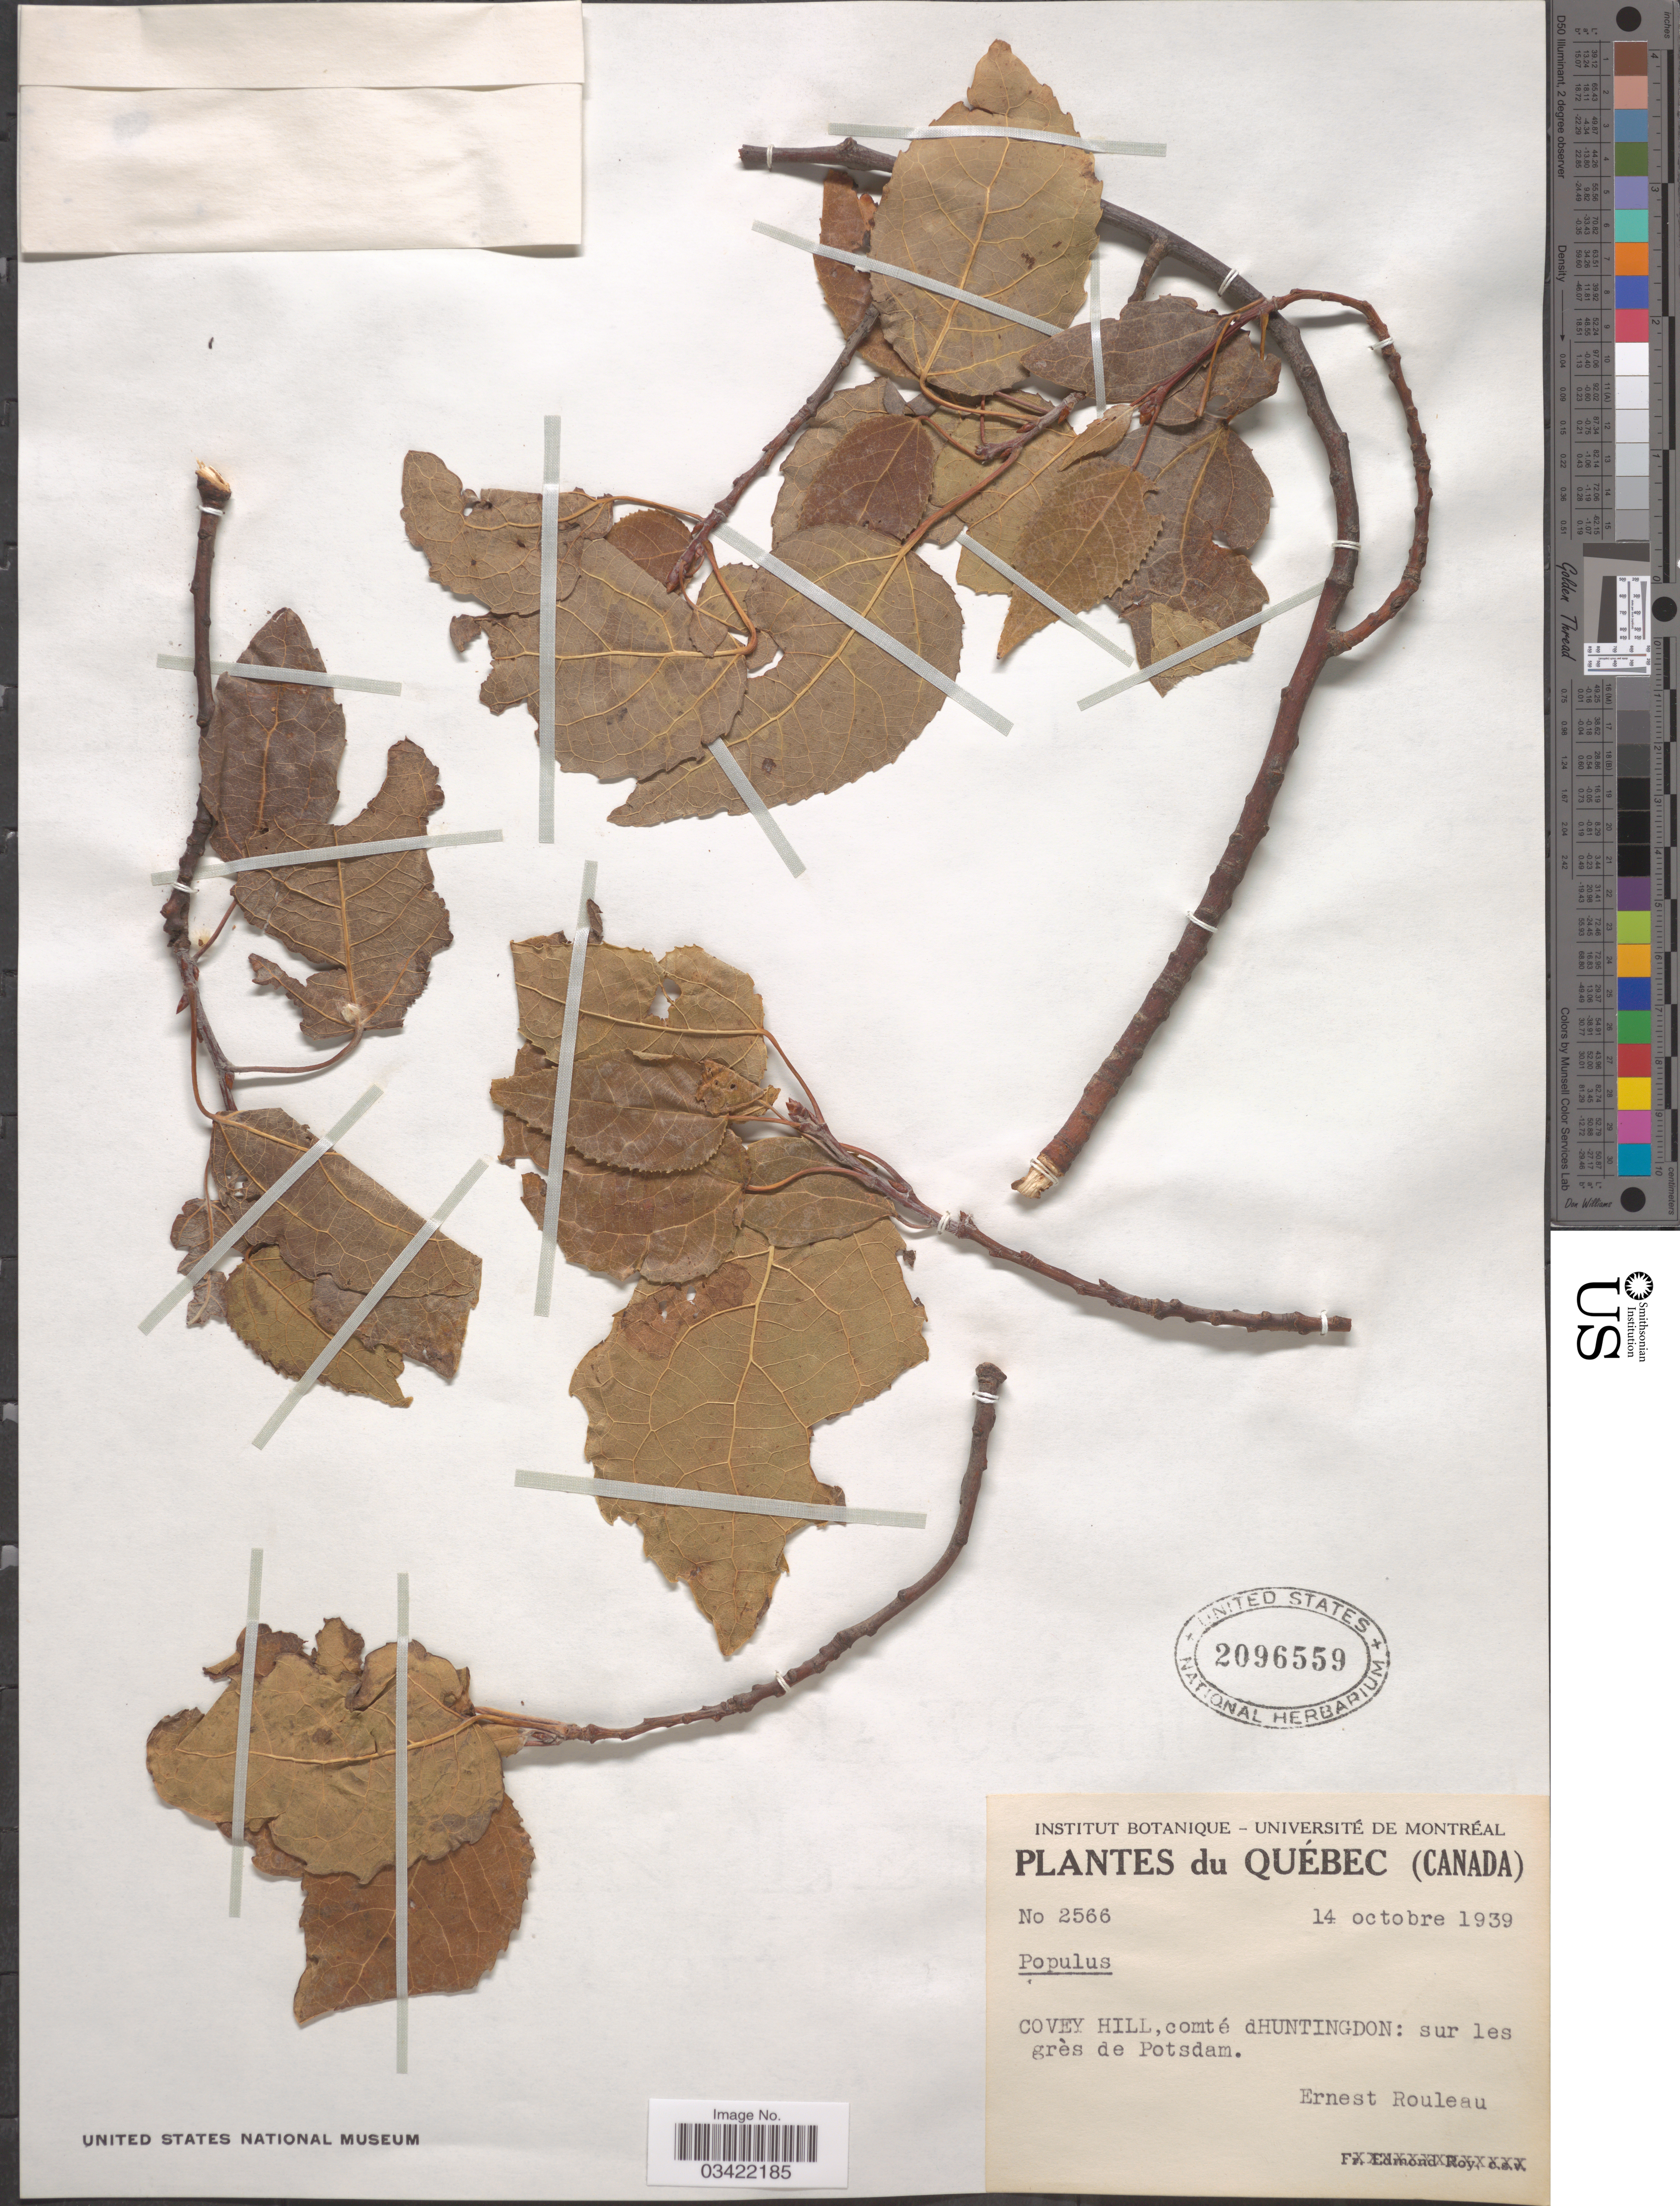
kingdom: Plantae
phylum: Tracheophyta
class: Magnoliopsida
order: Malpighiales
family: Salicaceae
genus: Populus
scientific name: Populus grandidentata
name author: Michx.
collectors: J. Rouleau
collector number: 2566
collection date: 1939-10-14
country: Canada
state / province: Quebec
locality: Covey Hill, comté dHuntingdon: sur les grès de Potsdam.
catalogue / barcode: US 2096559